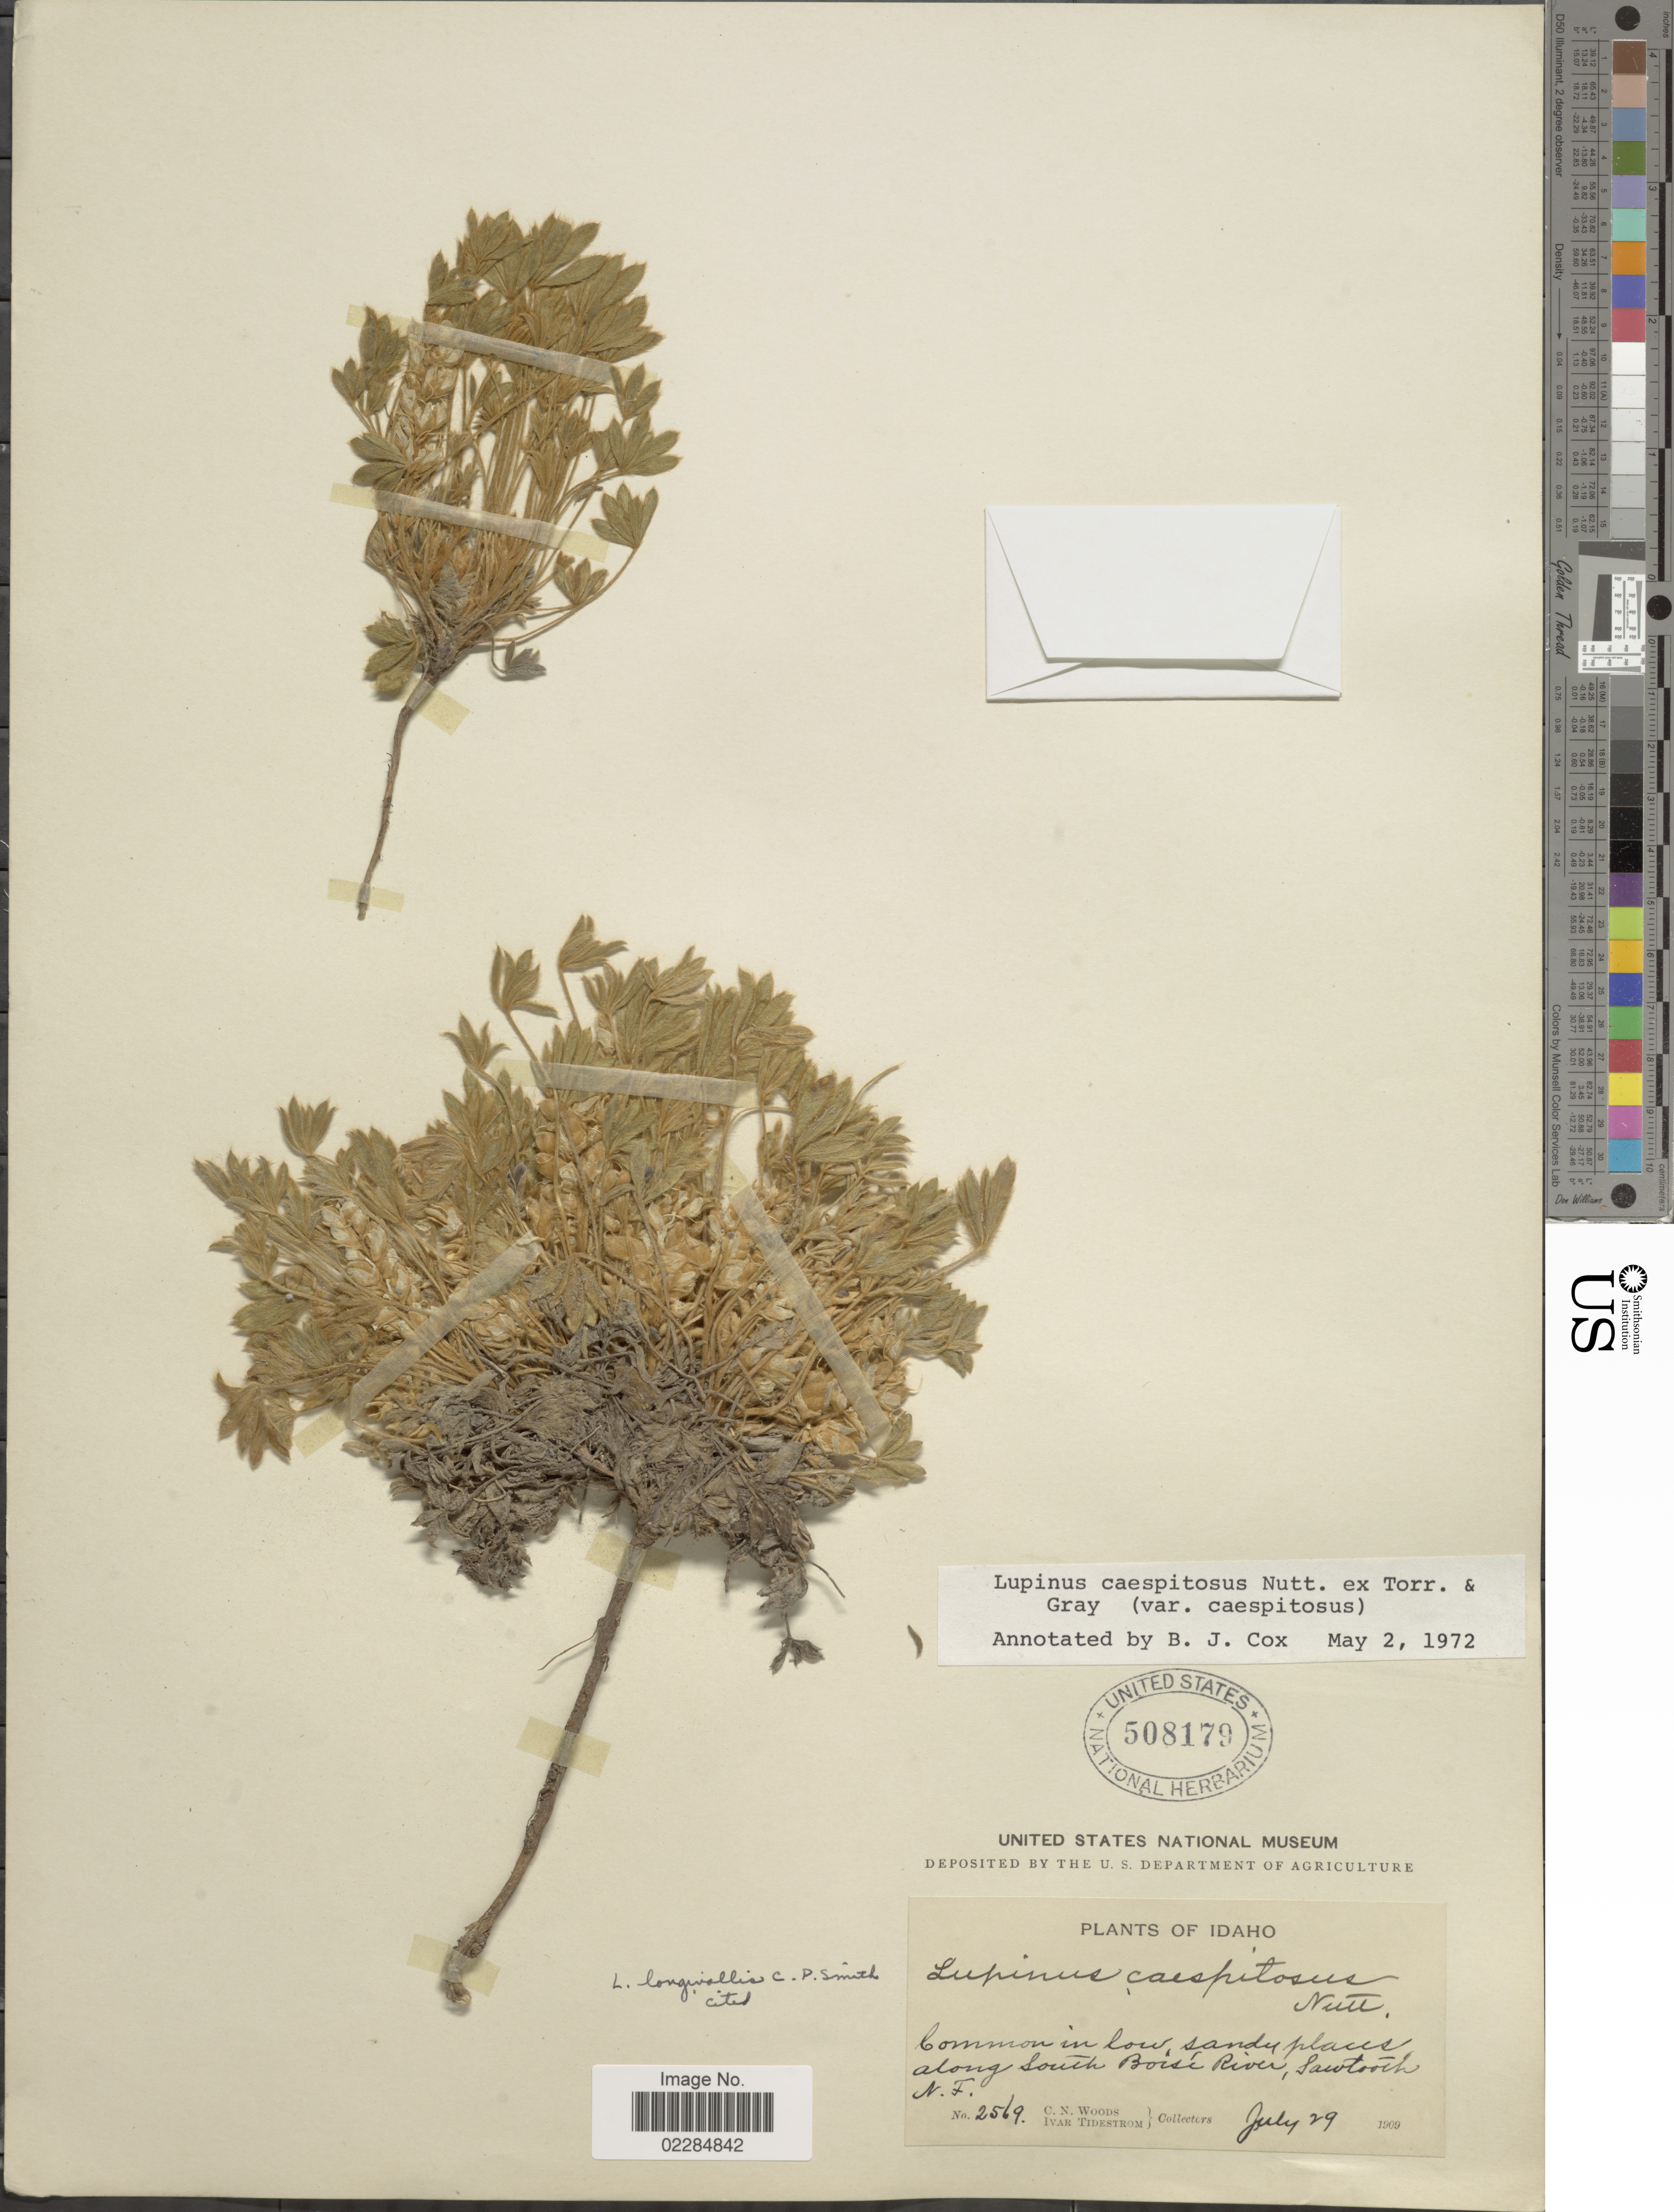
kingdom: Plantae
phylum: Tracheophyta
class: Magnoliopsida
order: Fabales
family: Fabaceae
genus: Lupinus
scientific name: Lupinus caespitosus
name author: Nutt.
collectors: C. Woods & I. F. Tidestrom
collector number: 2569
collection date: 1909-07-29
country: United States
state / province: Idaho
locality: Common in sandy places, along South Boise River, Sawtooth N. F.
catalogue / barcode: US 508179